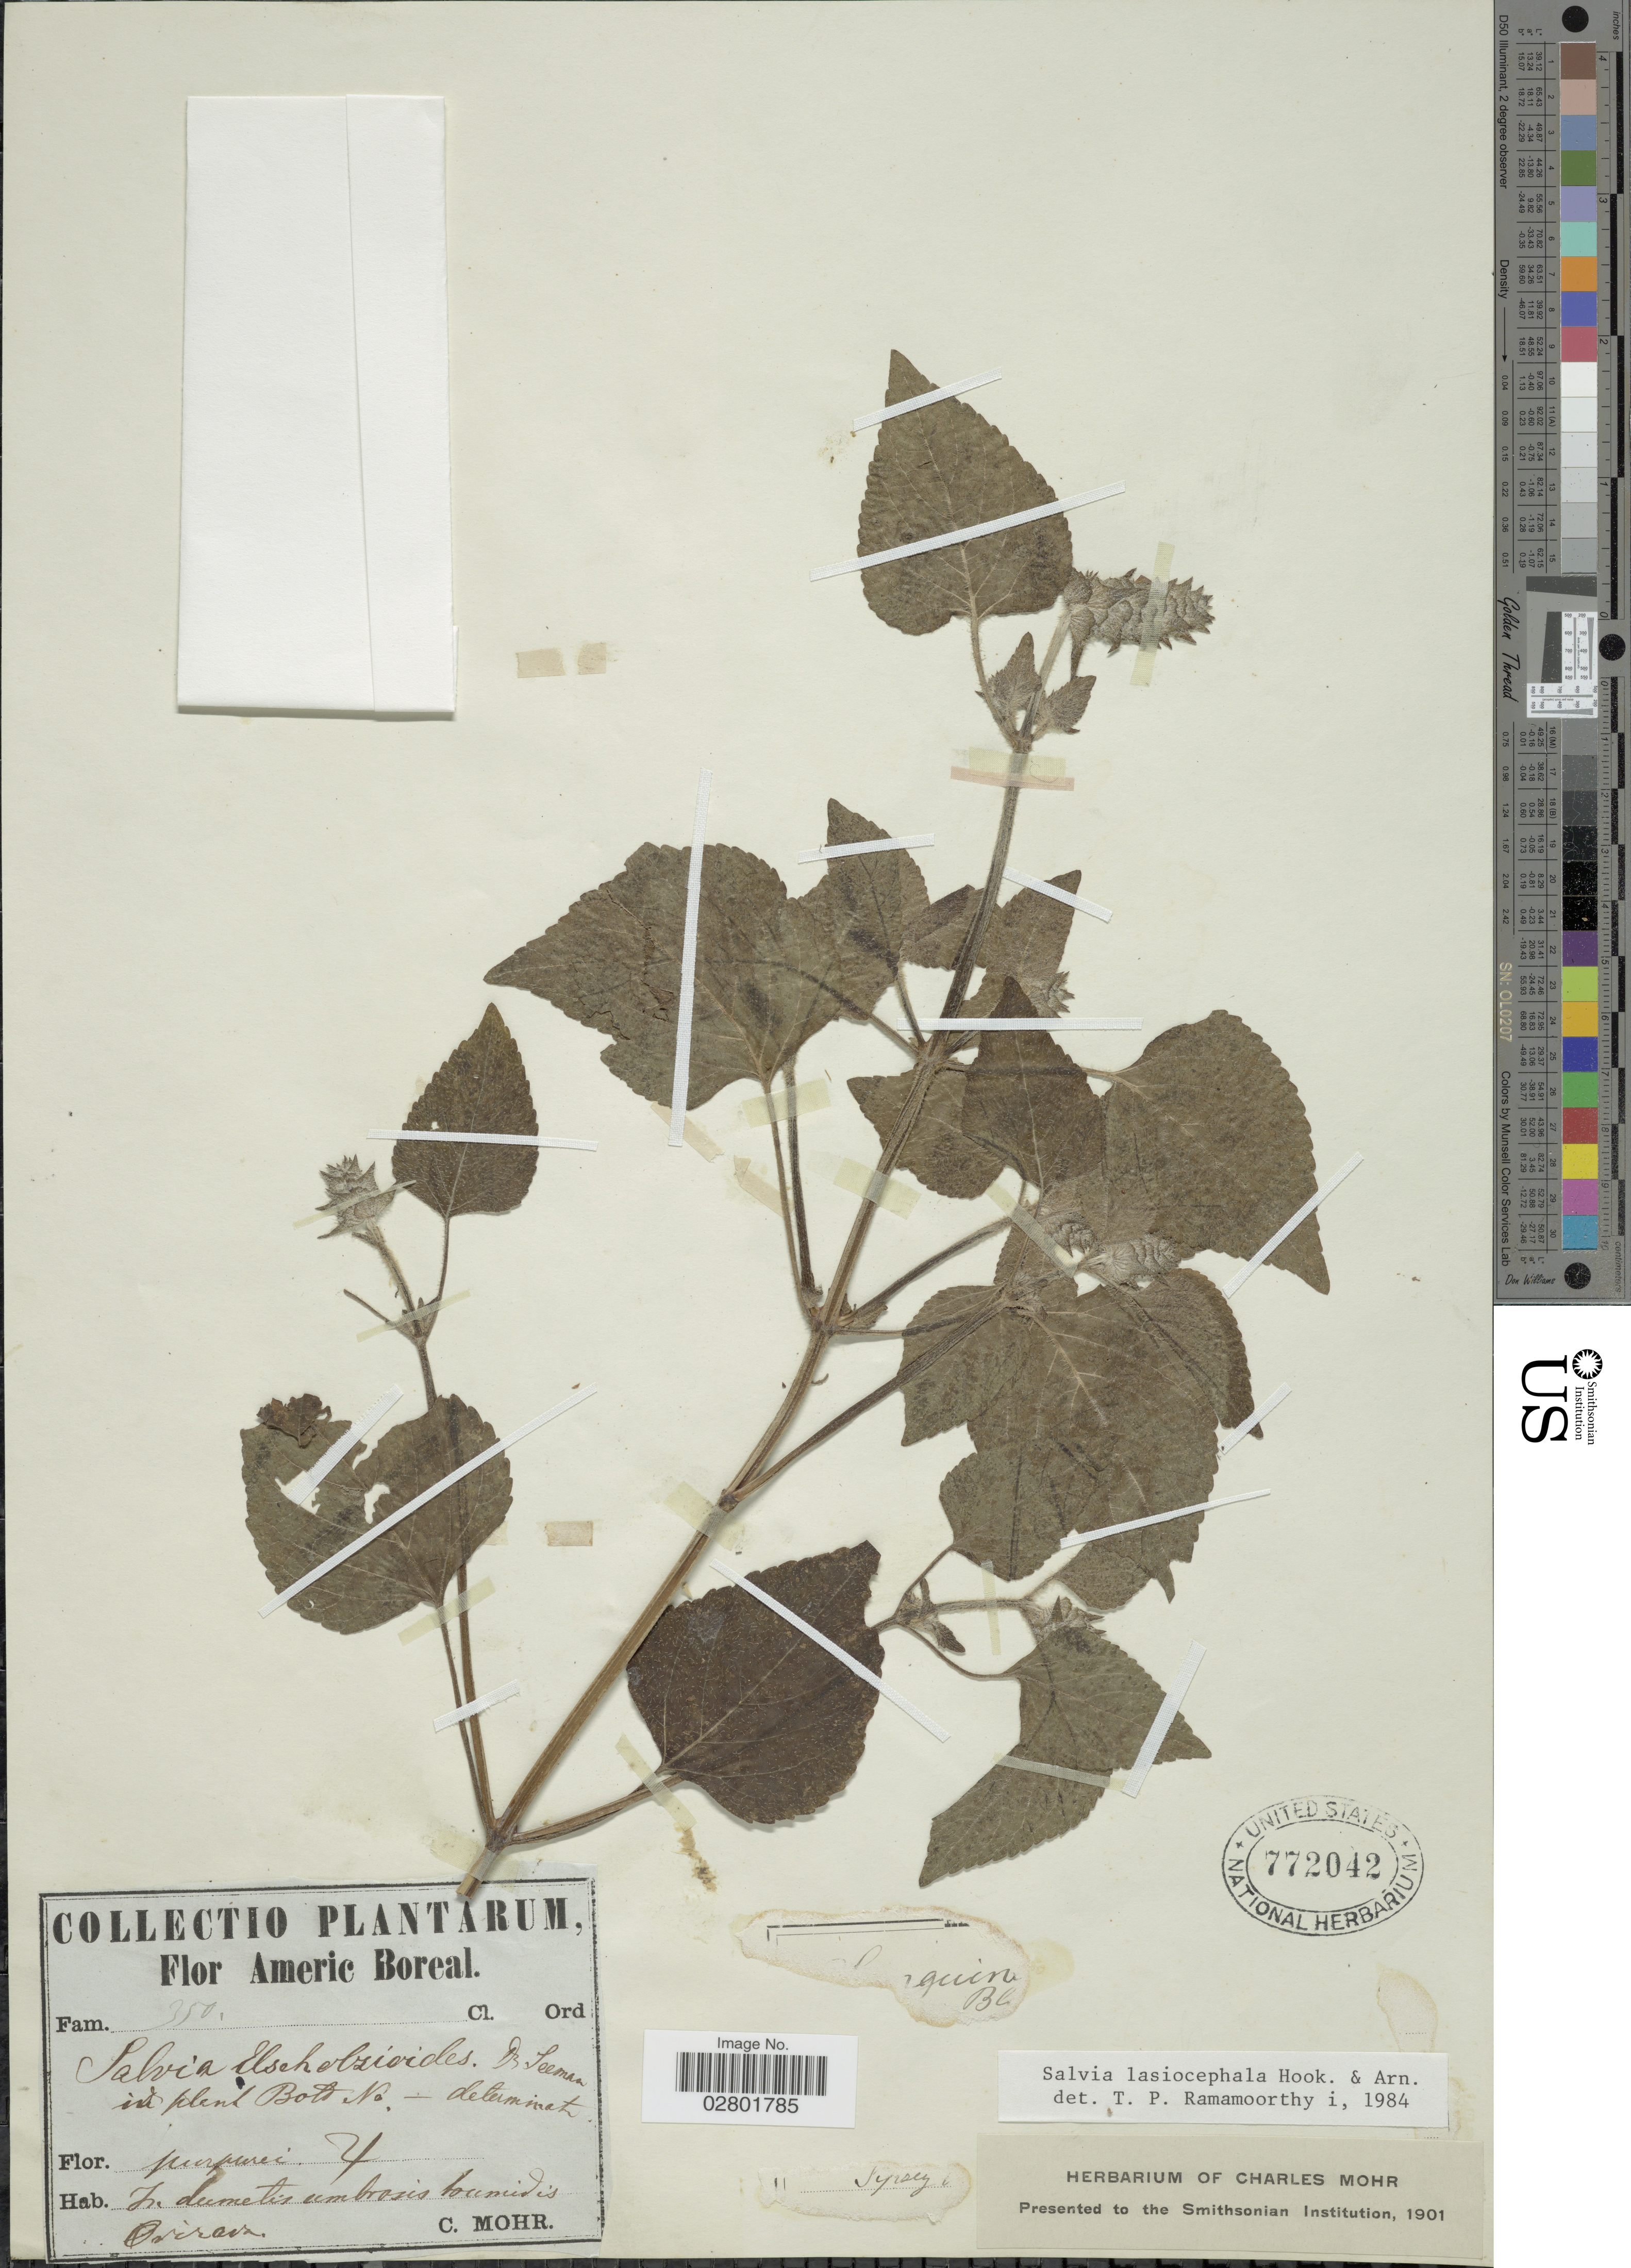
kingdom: Plantae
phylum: Tracheophyta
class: Magnoliopsida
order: Lamiales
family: Lamiaceae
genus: Salvia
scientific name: Salvia lasiocephala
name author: Hook. & Arn.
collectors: C. T. Mohr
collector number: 350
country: Mexico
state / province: Veracruz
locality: Americ Boreal. In dumetis umbrosis humidis Orizava.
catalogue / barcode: US 772042